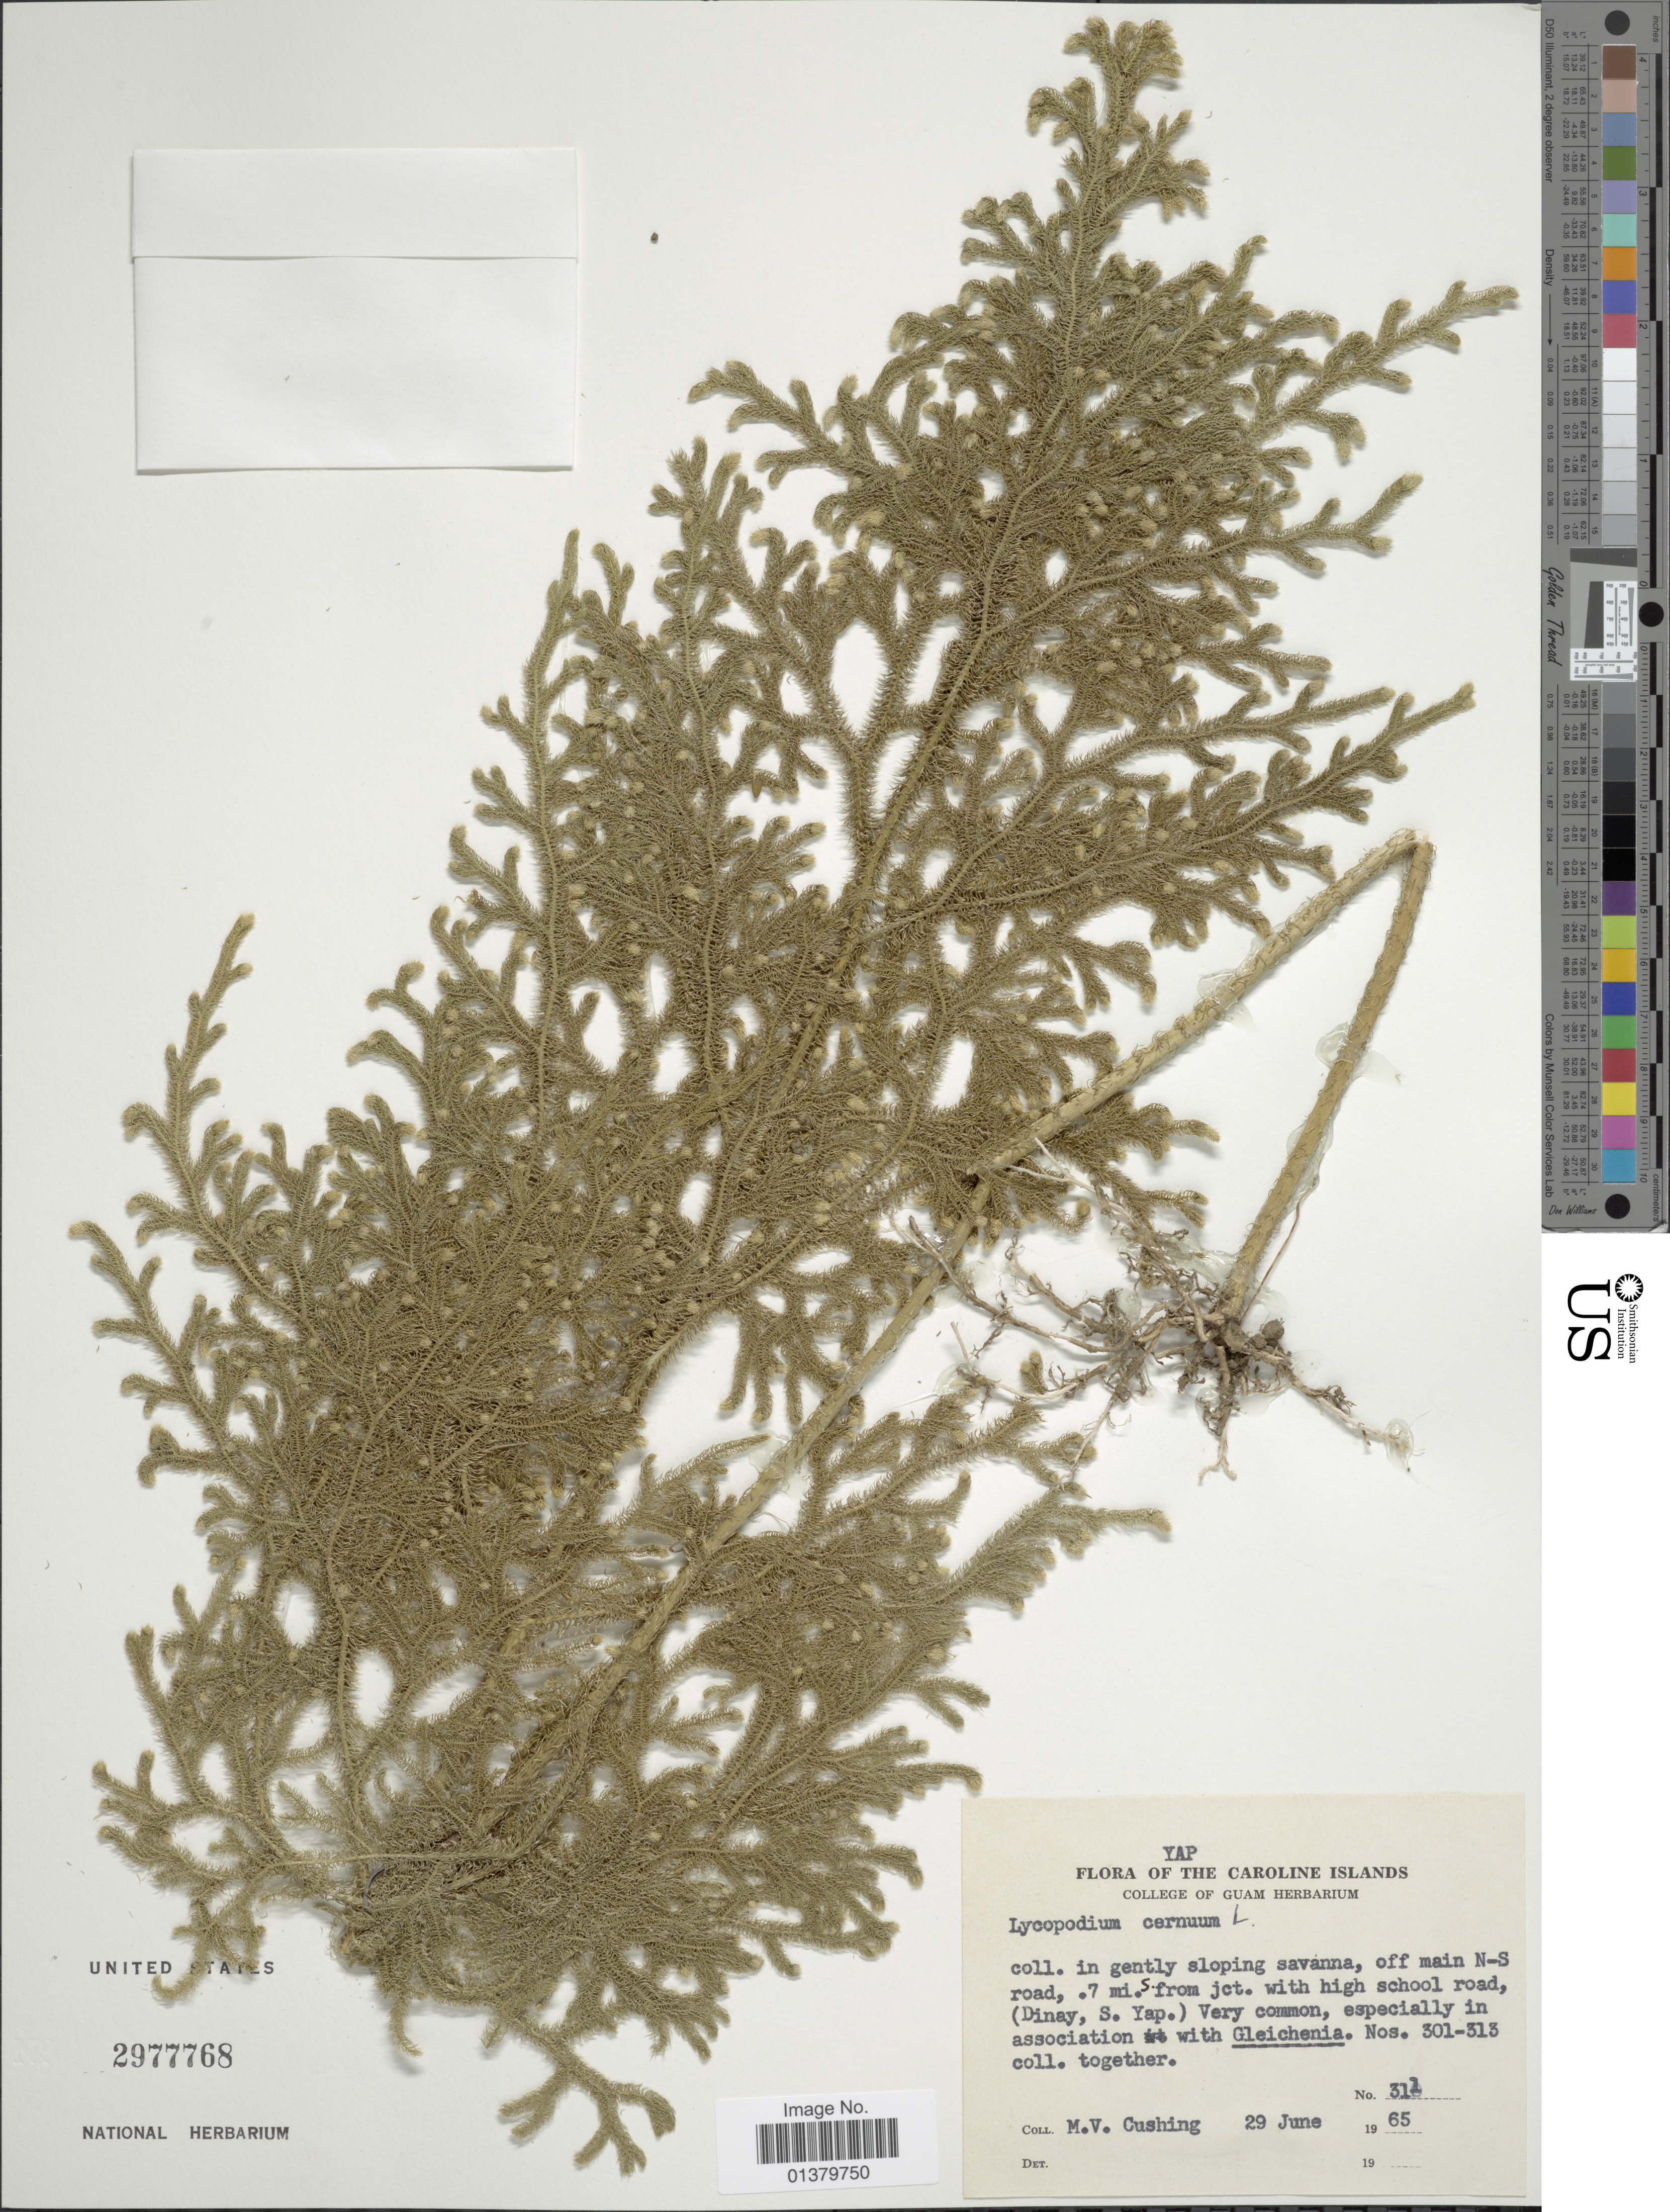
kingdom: Plantae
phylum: Tracheophyta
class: Lycopodiopsida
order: Lycopodiales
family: Lycopodiaceae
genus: Palhinhaea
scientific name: Palhinhaea cernua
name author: (L.) Vasc. & Franco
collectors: M. V. Cushing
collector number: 311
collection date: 1965-06-29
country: Micronesia, Federated States of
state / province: Yap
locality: The Caroline Islands, in gently sloping savanna, off main N-S road, 7 mi S ffrom jct with high school road, (Dinay, S.Yap)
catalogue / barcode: US 2977768